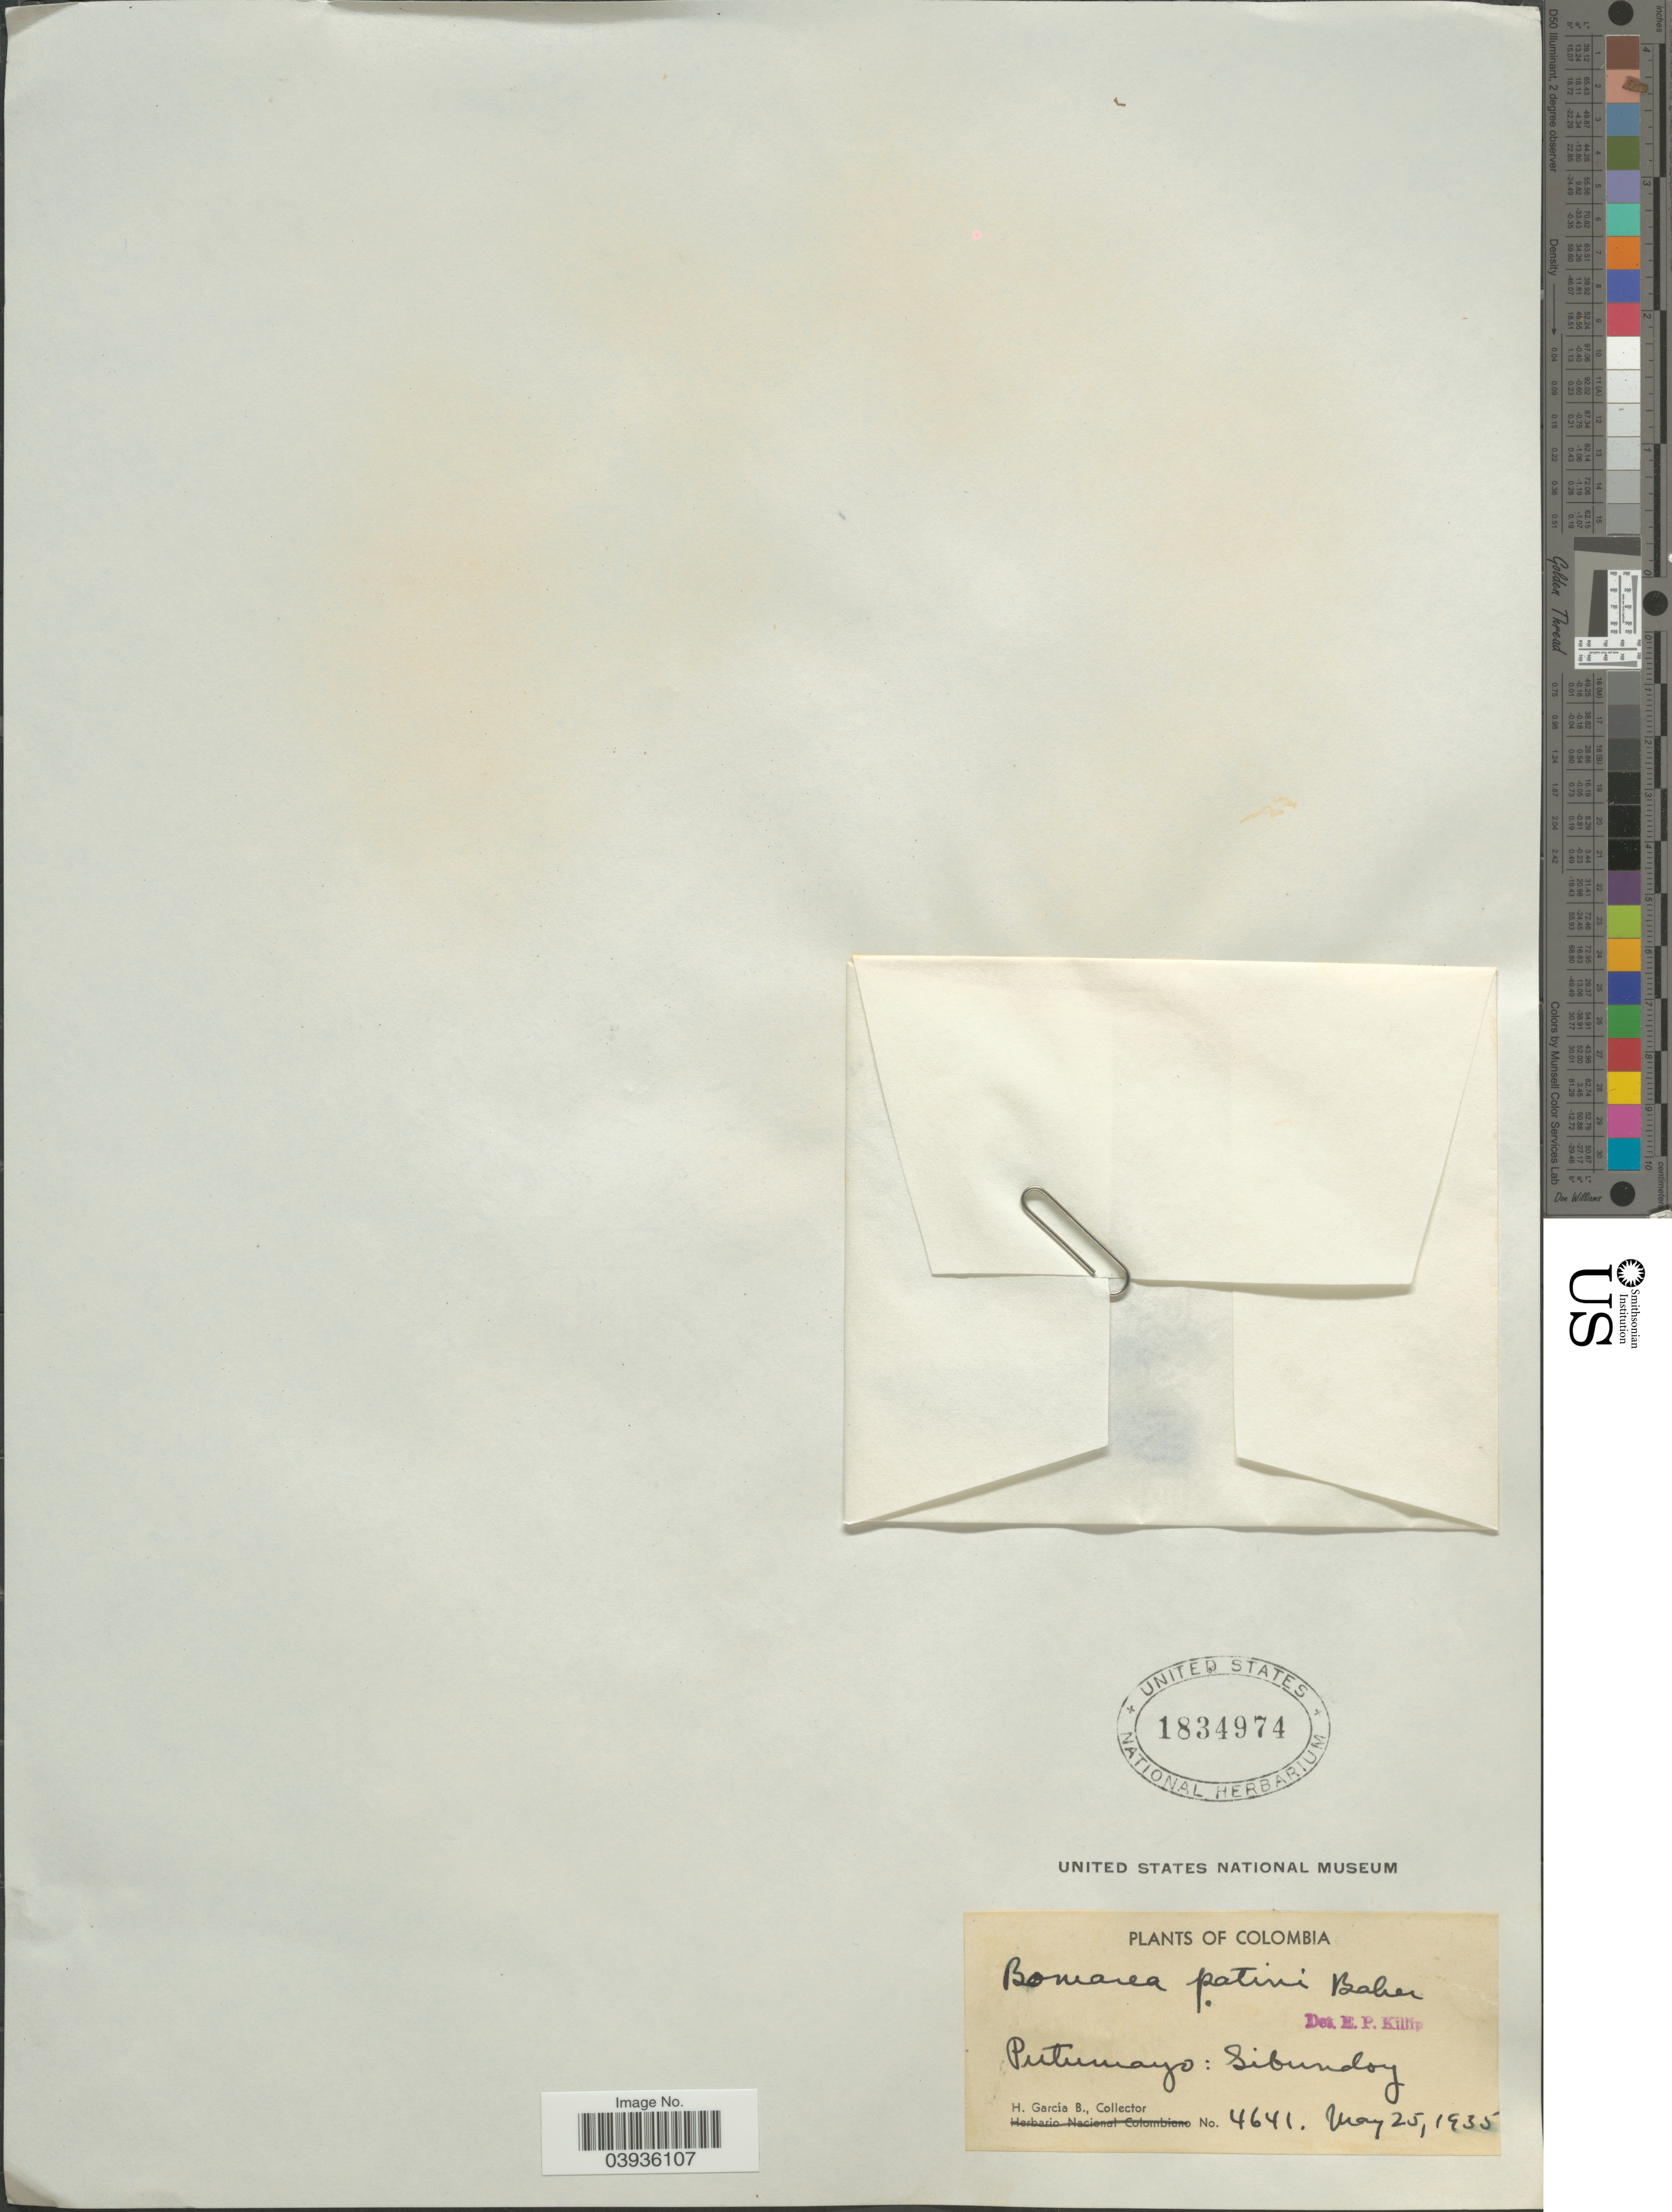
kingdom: Plantae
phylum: Tracheophyta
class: Liliopsida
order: Liliales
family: Alstroemeriaceae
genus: Bomarea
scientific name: Bomarea patinii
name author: Baker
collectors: H. García B.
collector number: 4641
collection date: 1935-05-25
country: Colombia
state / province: Putumayo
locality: Sibundoy.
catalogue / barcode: US 1834974